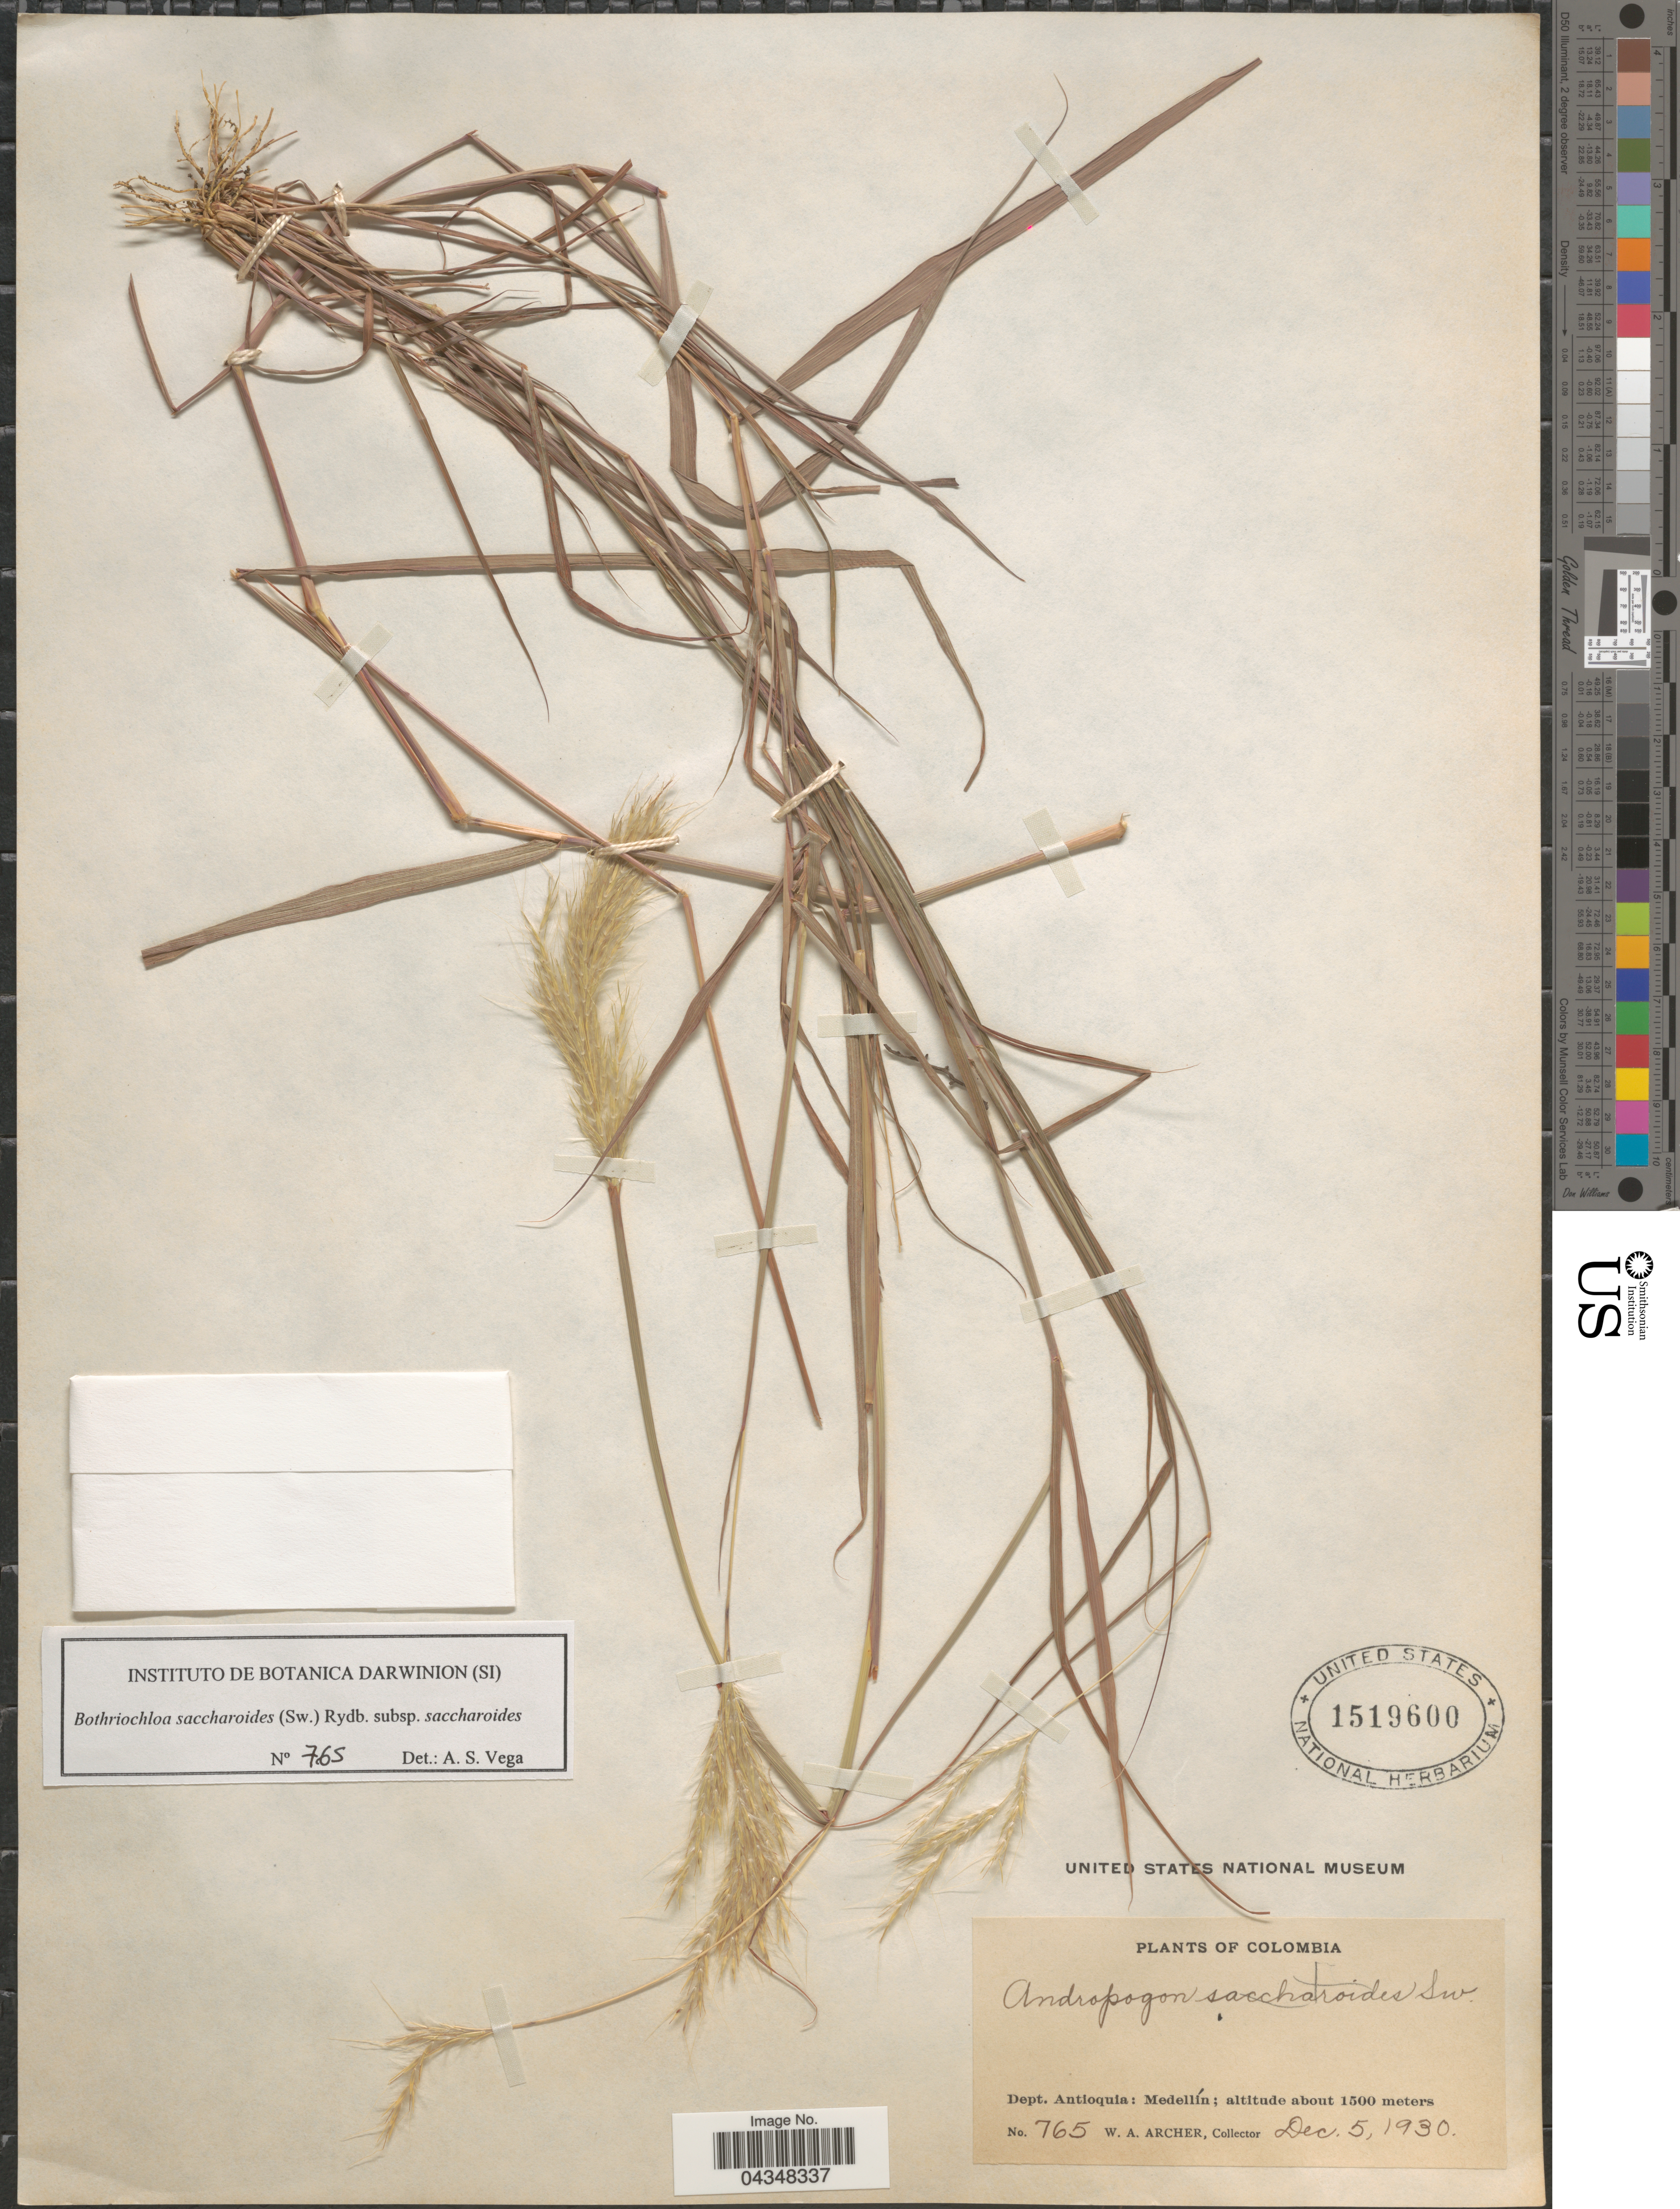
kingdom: Plantae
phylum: Tracheophyta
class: Liliopsida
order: Poales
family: Poaceae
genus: Bothriochloa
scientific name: Bothriochloa saccharoides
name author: (Sw.) Rydb.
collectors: W. Archer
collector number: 765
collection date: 1930-12-05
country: Colombia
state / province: Antioquia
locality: Dept. Antioquia: Medellín.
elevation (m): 1500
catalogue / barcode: US 1519600